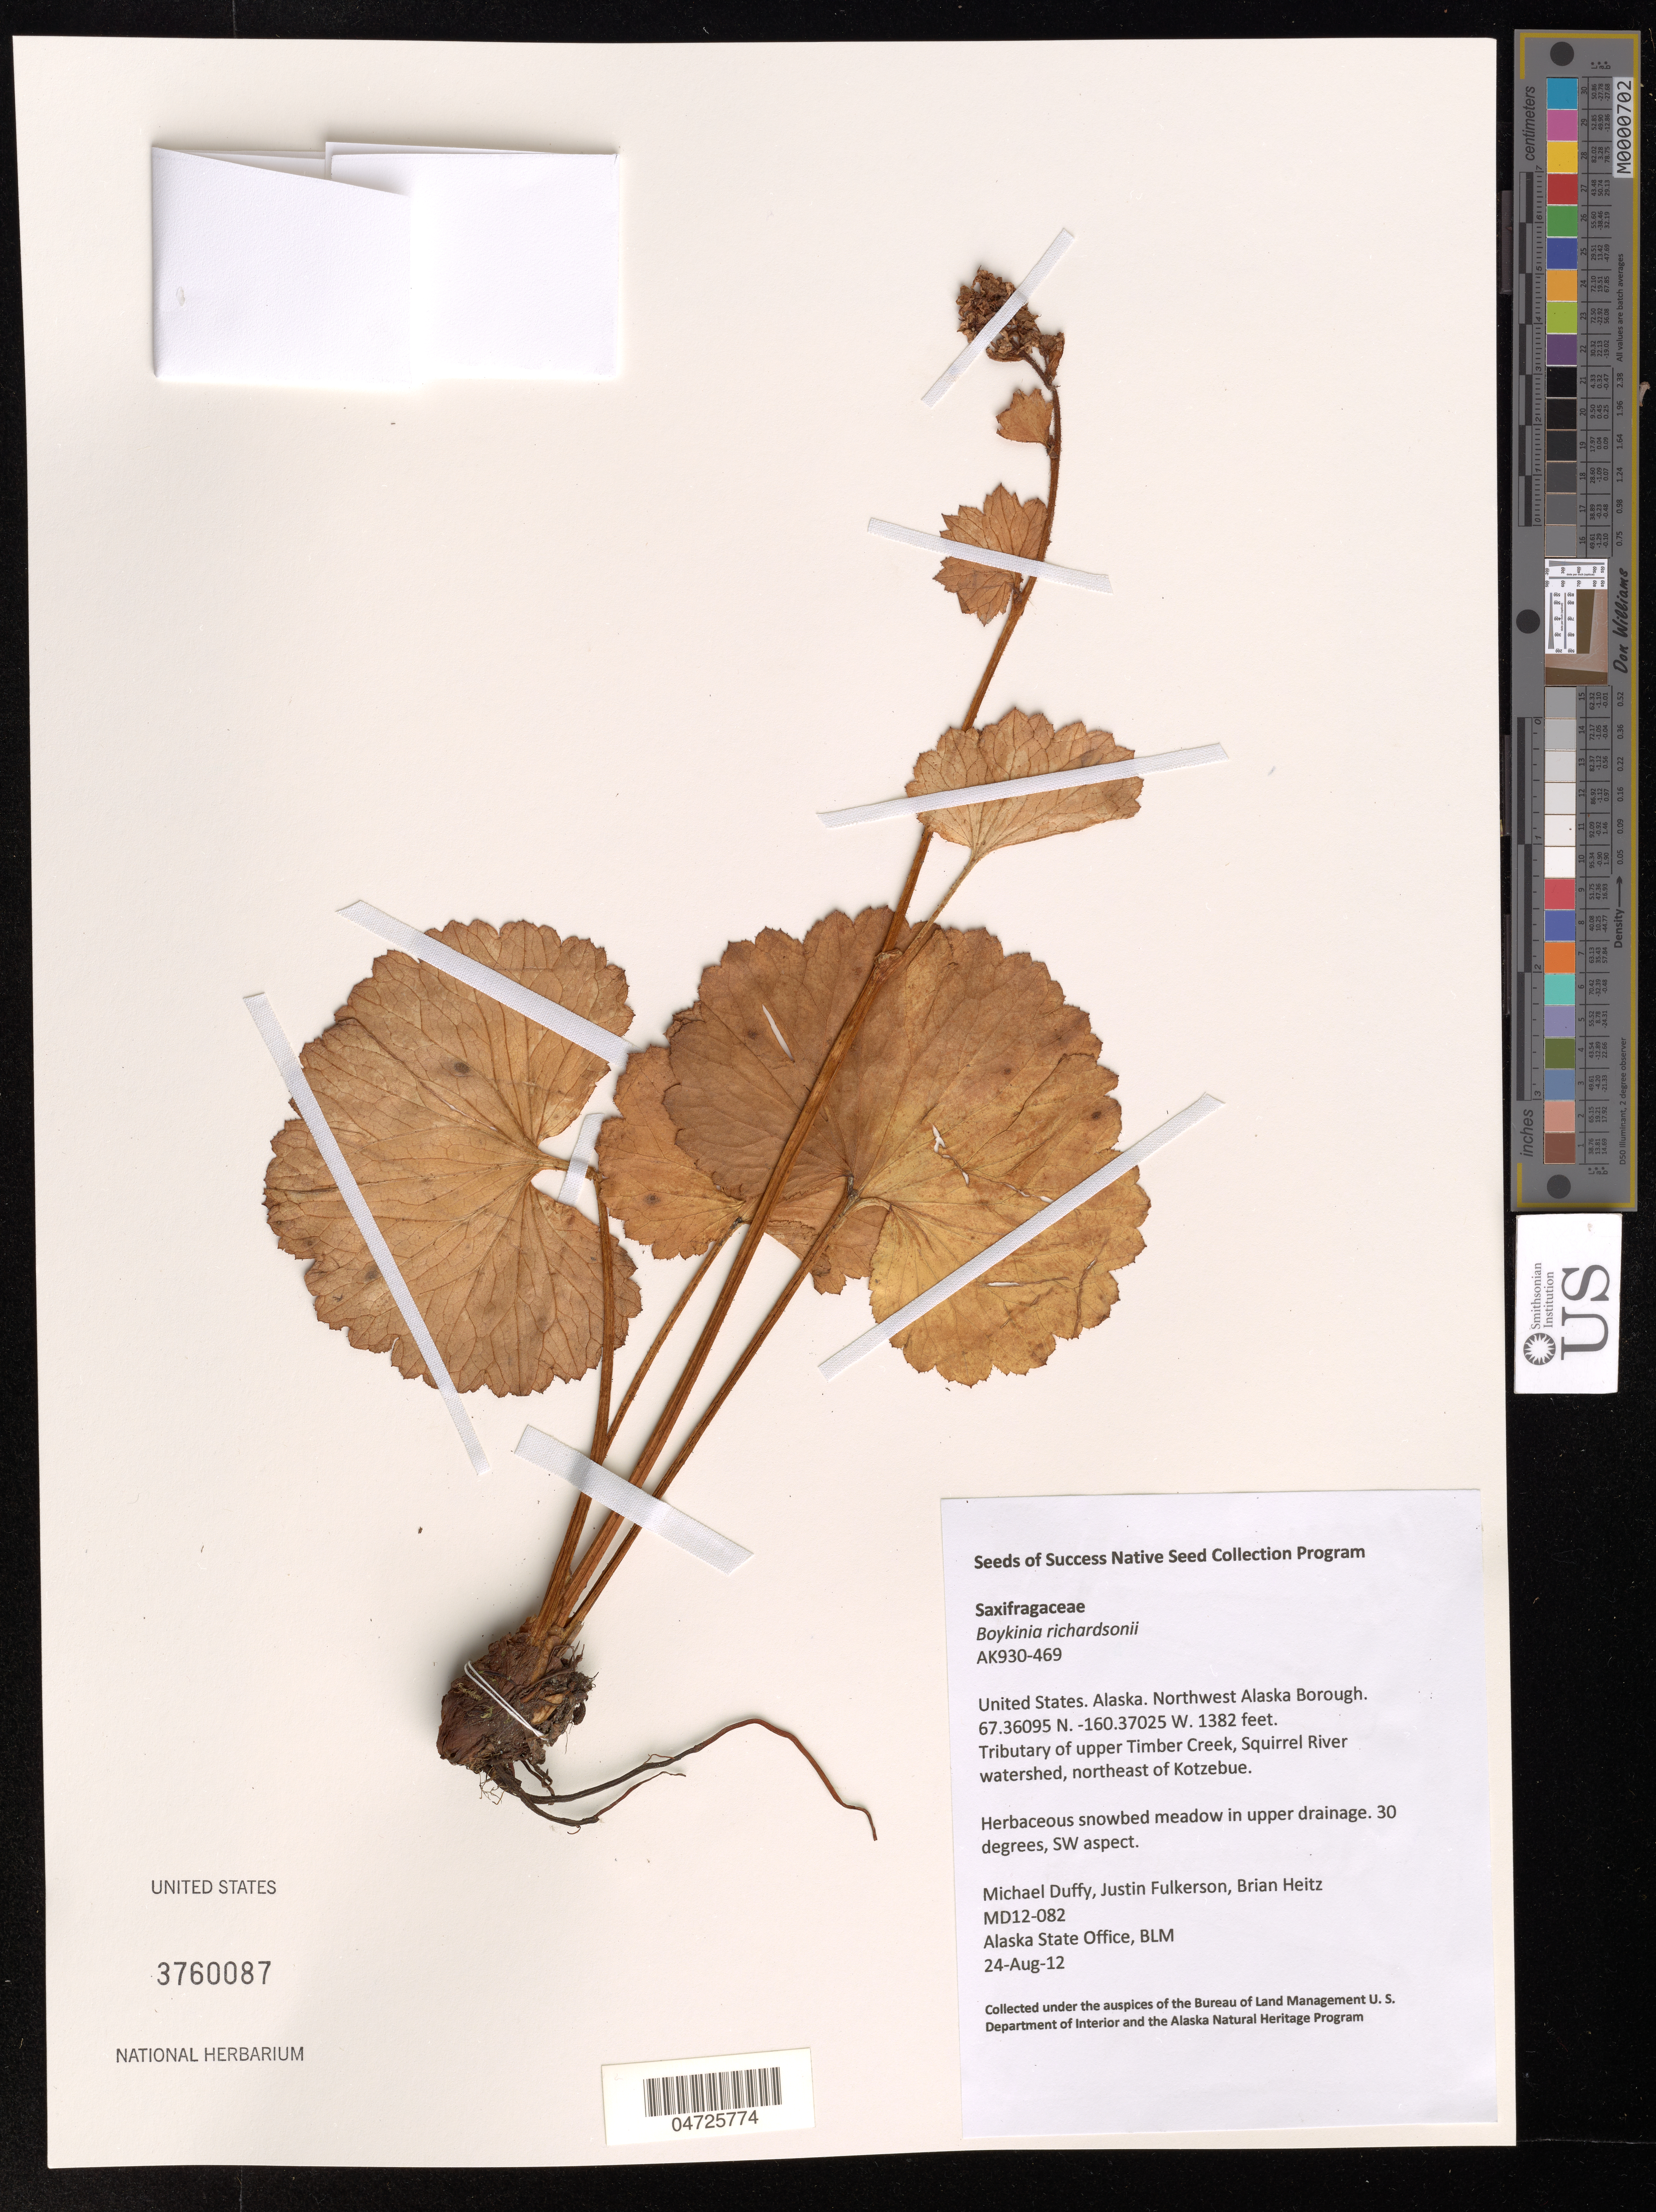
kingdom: Plantae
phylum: Tracheophyta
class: Magnoliopsida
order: Saxifragales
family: Saxifragaceae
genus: Boykinia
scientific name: Boykinia richardsonii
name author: (Hook.) A. Gray ex B.D. Jacks.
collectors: M. Duffy, J. Fulkerson & B. Heitz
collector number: MD12-082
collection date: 2012-08-24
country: United States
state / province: Alaska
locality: Northwest Alaska Borough. Tributary of upper Timber Creek, Squirrel River watershed, northeast of Kotzebue.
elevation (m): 421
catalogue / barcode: US 3760087